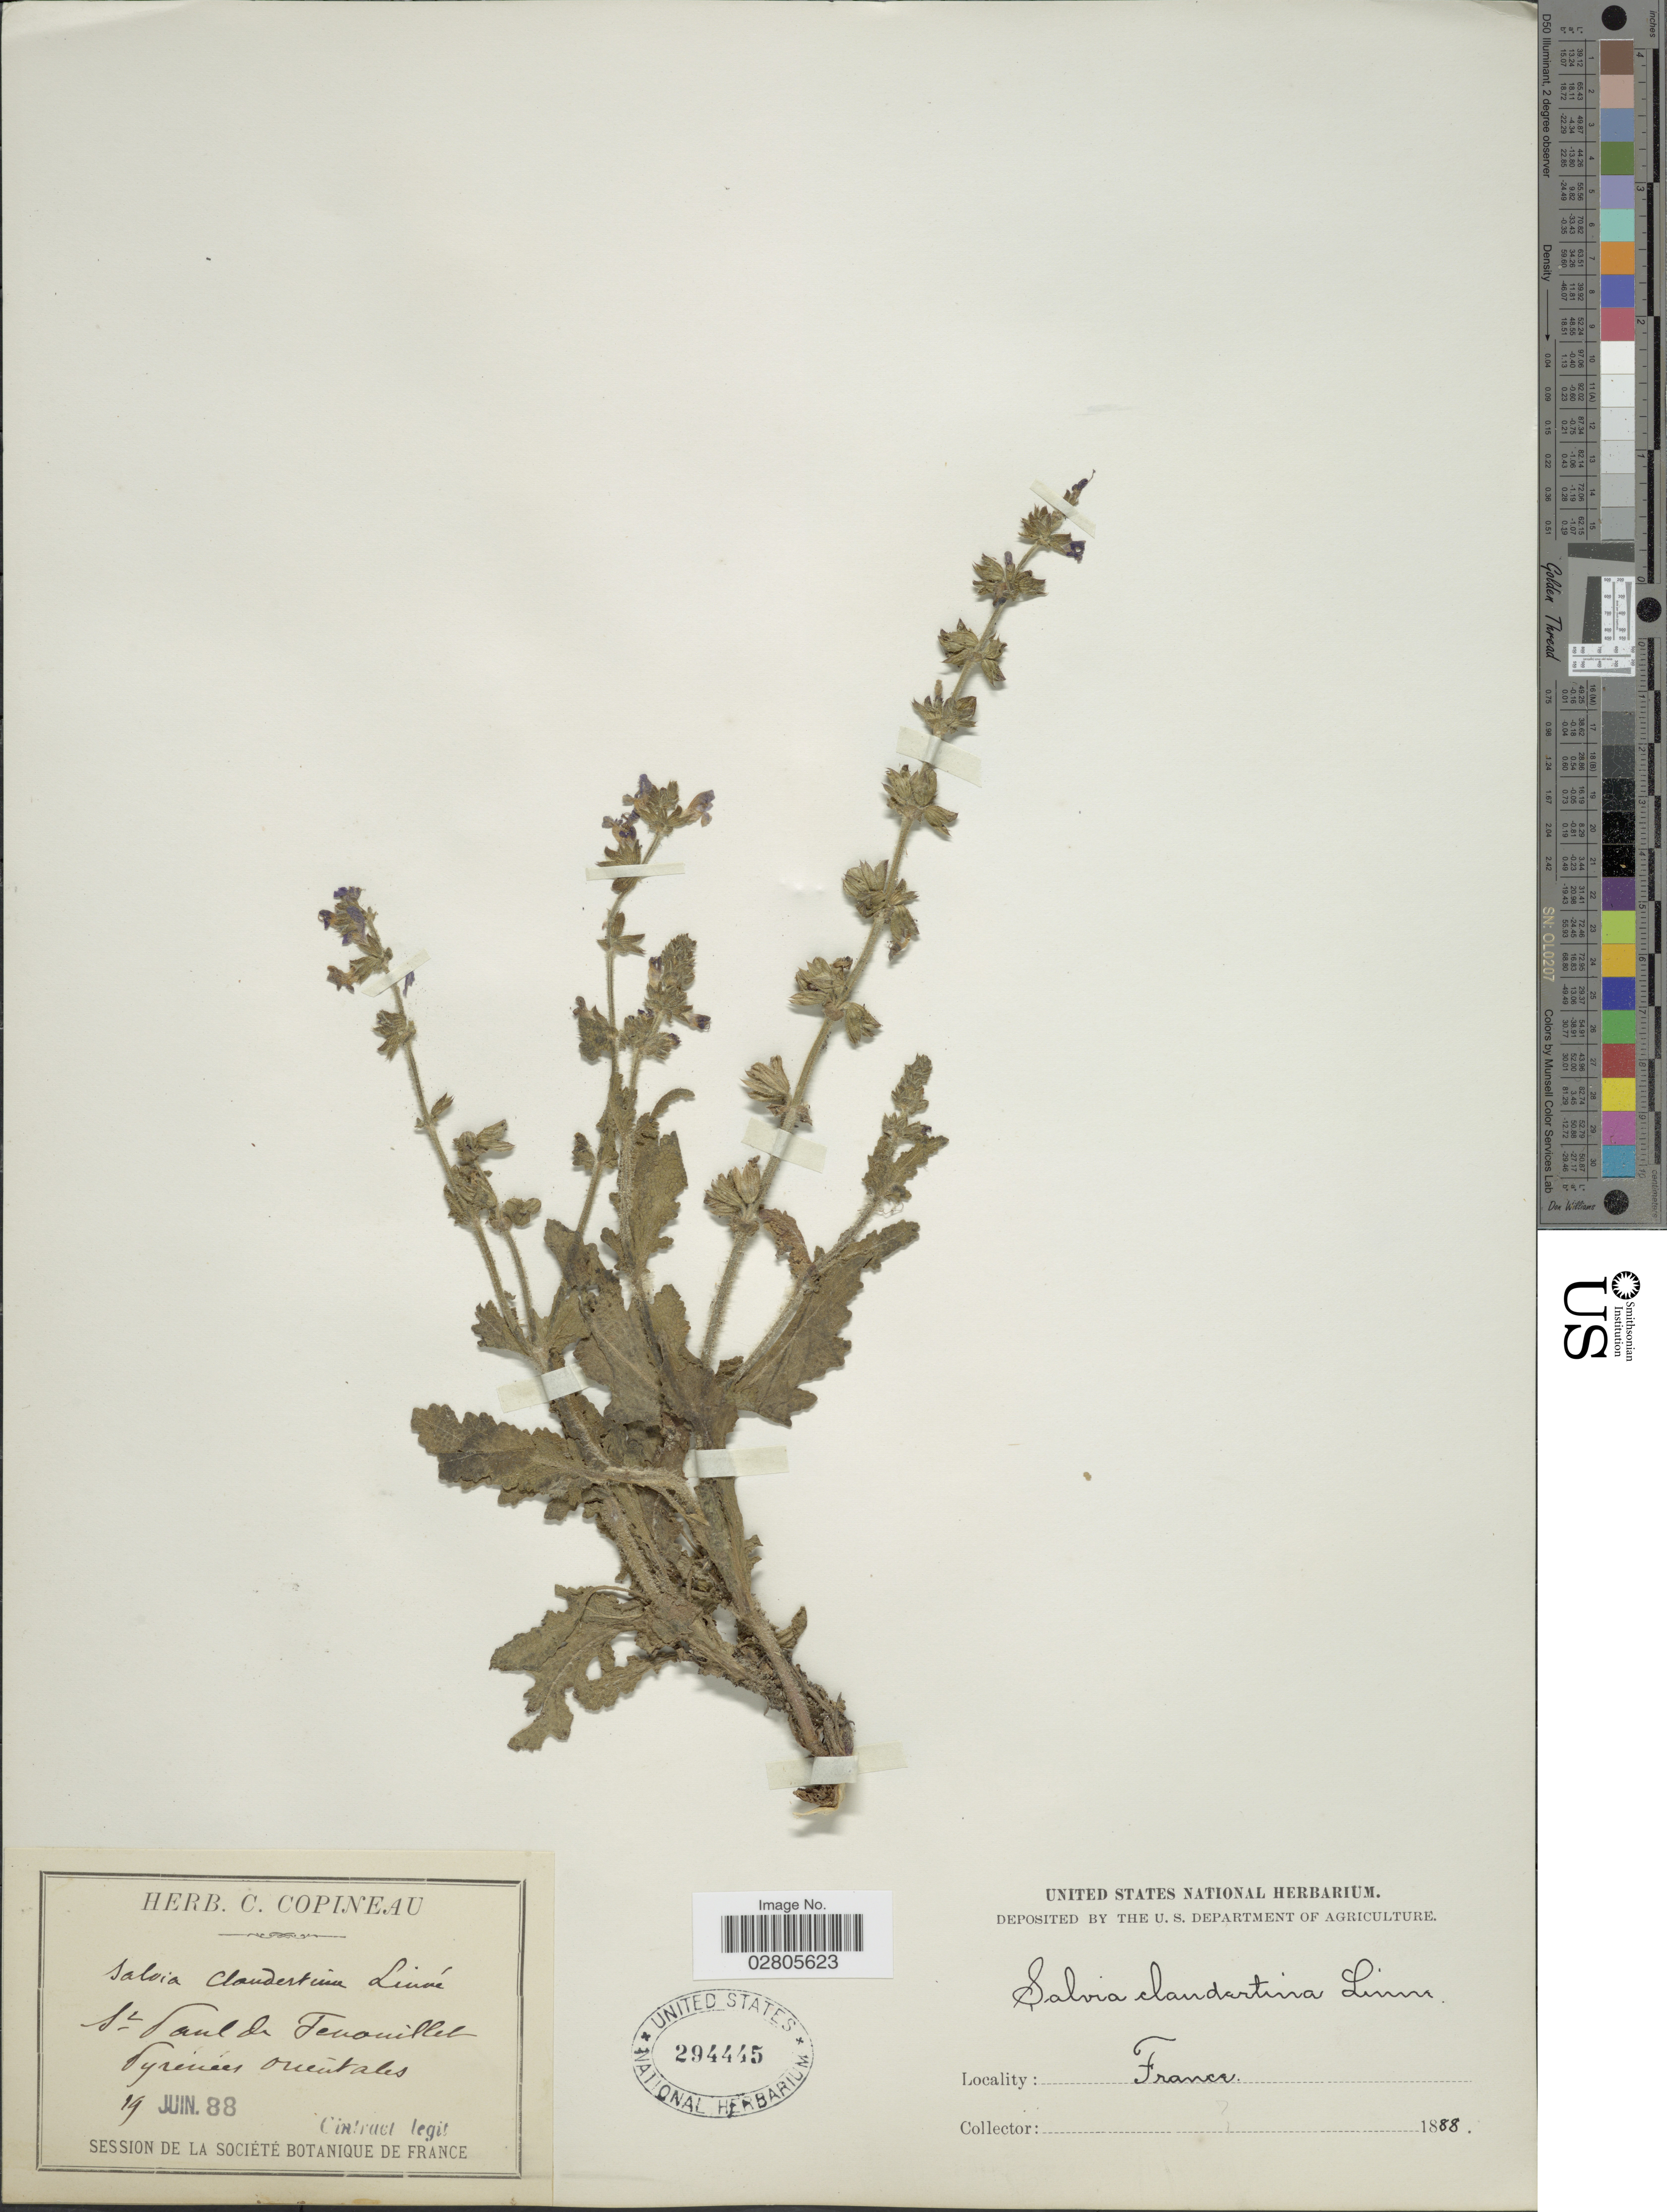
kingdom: Plantae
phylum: Tracheophyta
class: Magnoliopsida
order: Lamiales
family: Lamiaceae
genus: Salvia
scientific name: Salvia clandestina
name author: L.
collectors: Cintract, --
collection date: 1888-06-19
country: France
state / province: Occitanie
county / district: Pyrénées-Orientales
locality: St. Paul de Fenouillet. Pyrenées orientales.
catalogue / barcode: US 294445